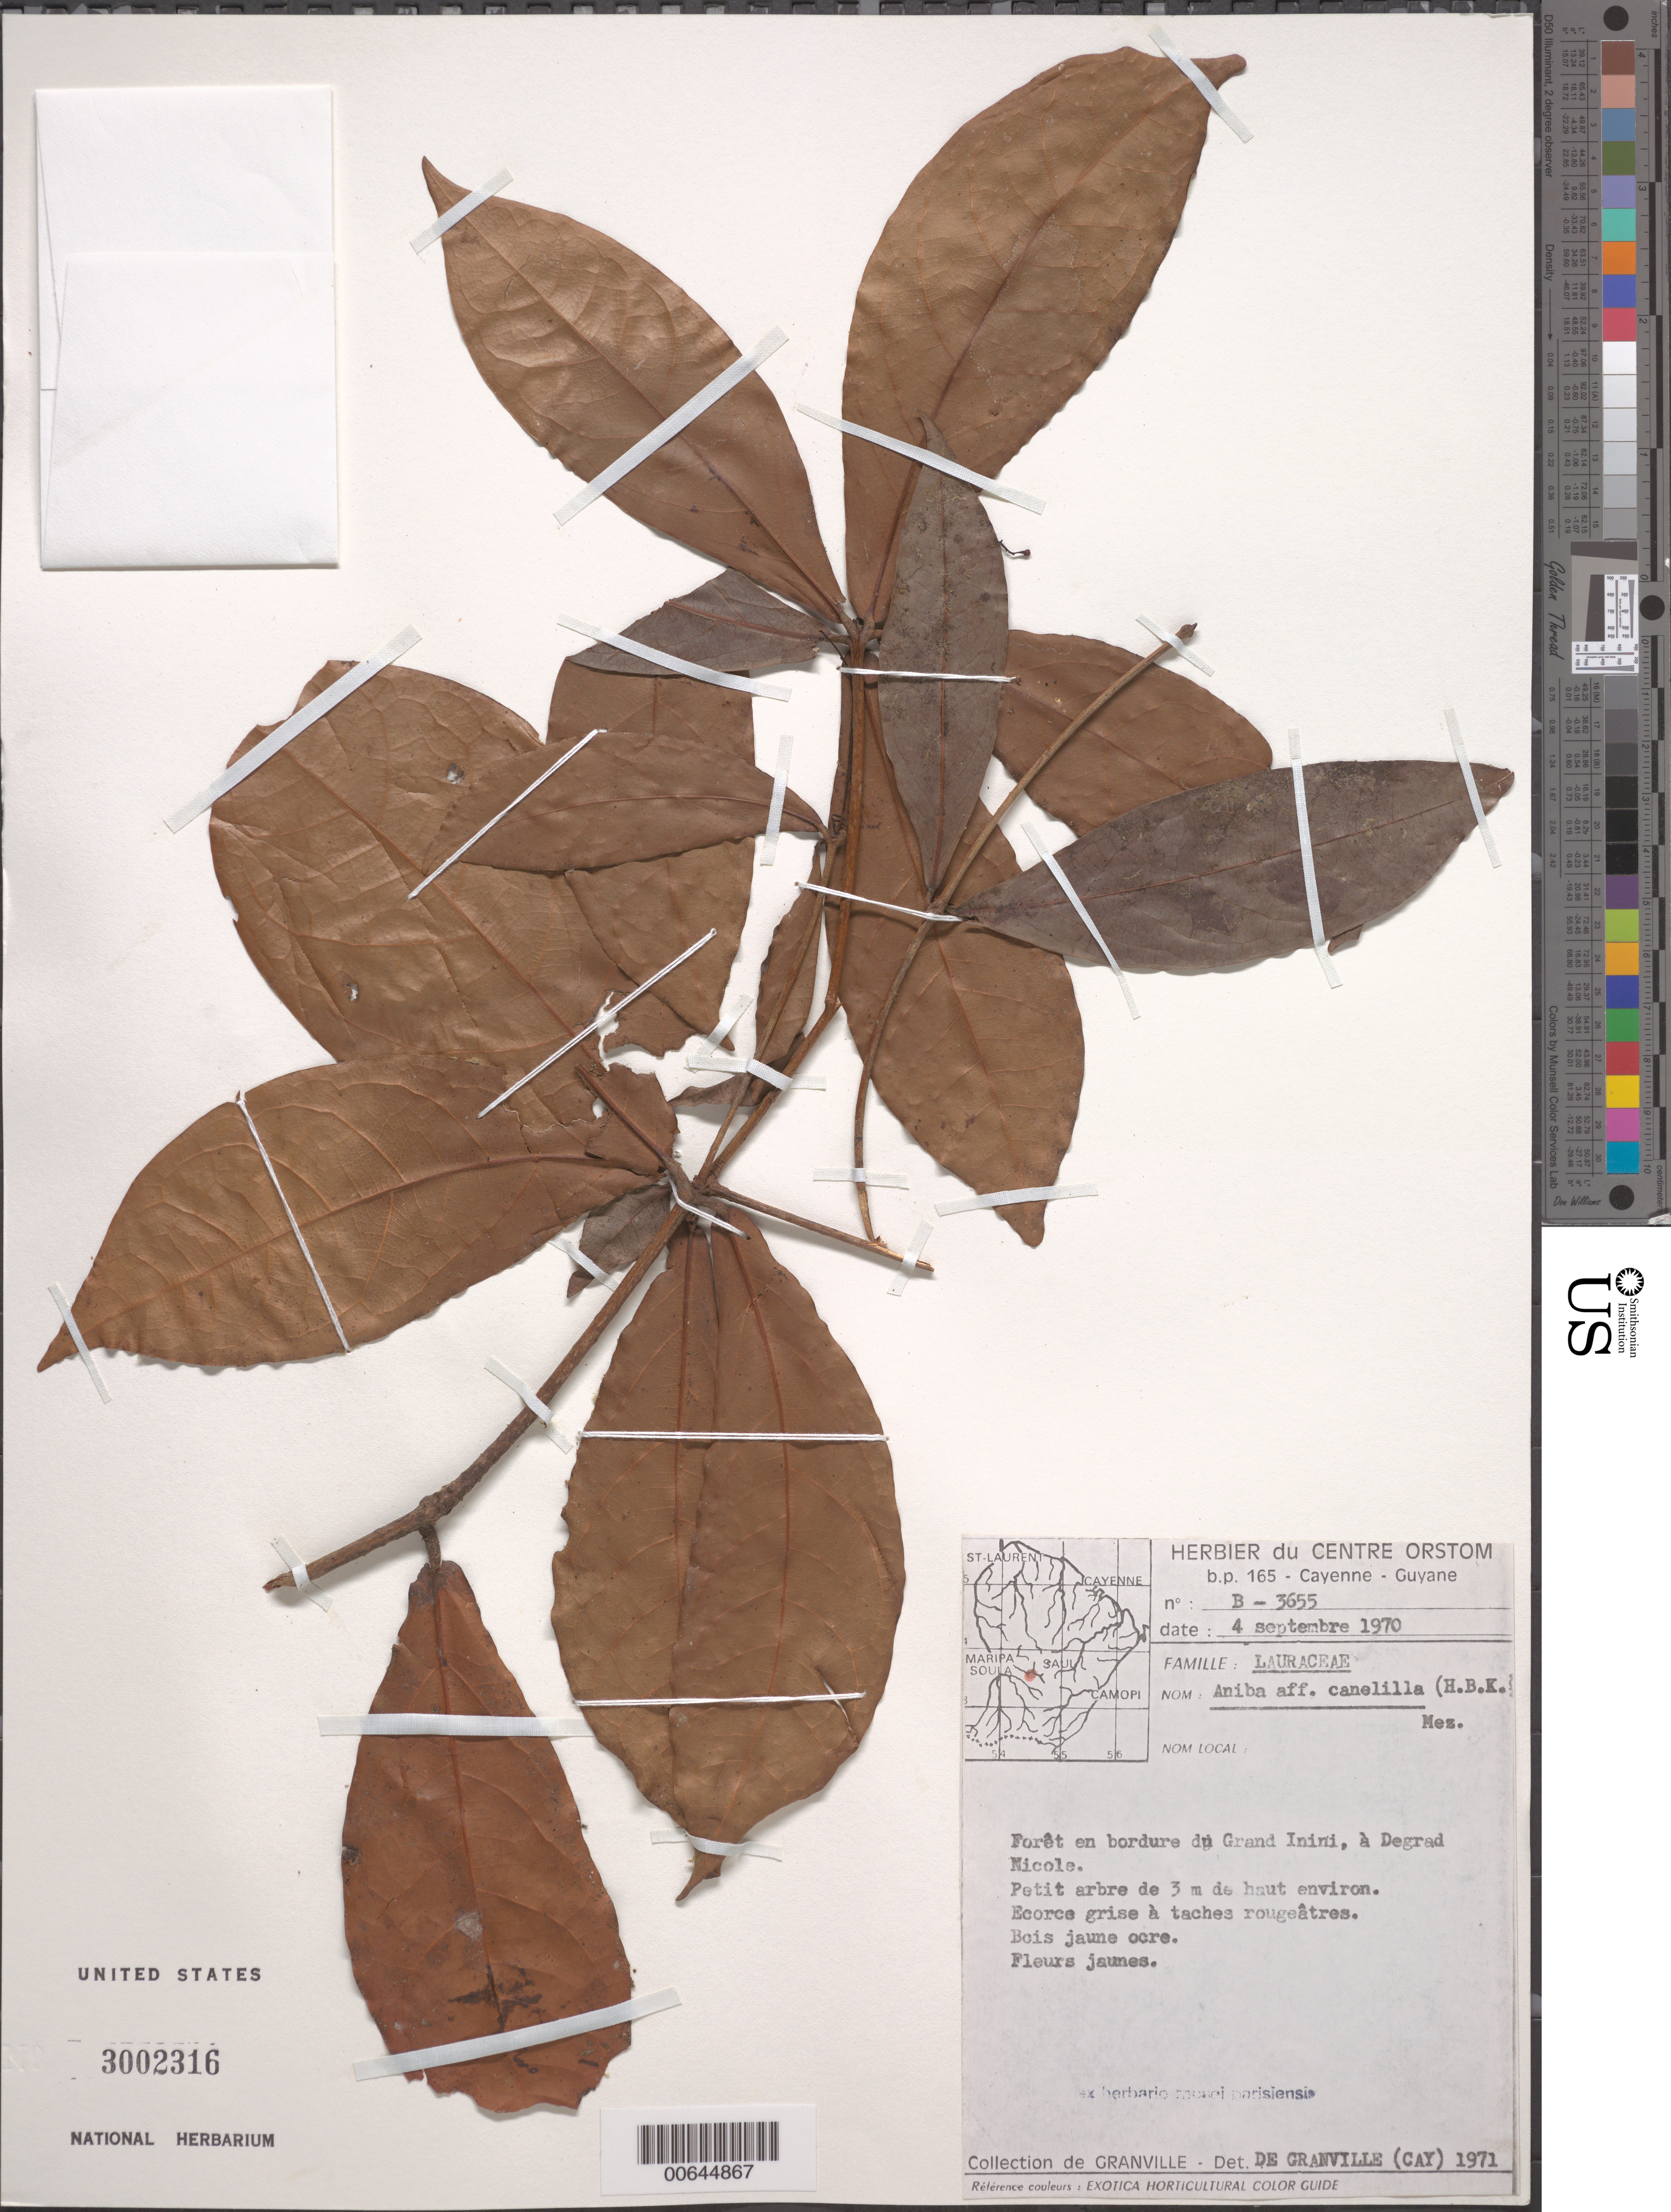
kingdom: Plantae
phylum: Tracheophyta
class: Magnoliopsida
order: Laurales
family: Lauraceae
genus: Aniba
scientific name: Aniba canelilla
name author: (Kunth) Mez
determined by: Granville, J. J. de, (CAY), Institut de Recherche pour le Developpement (IRD) (FRENCH GUIANA)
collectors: J.-J. de Granville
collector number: B 3655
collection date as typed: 4-Sep-70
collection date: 1970-09-04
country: French Guiana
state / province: Cayenne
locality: Cayenne, forêt en bordure du Grand Inini, Dégrad Nicole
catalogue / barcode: US 3002316